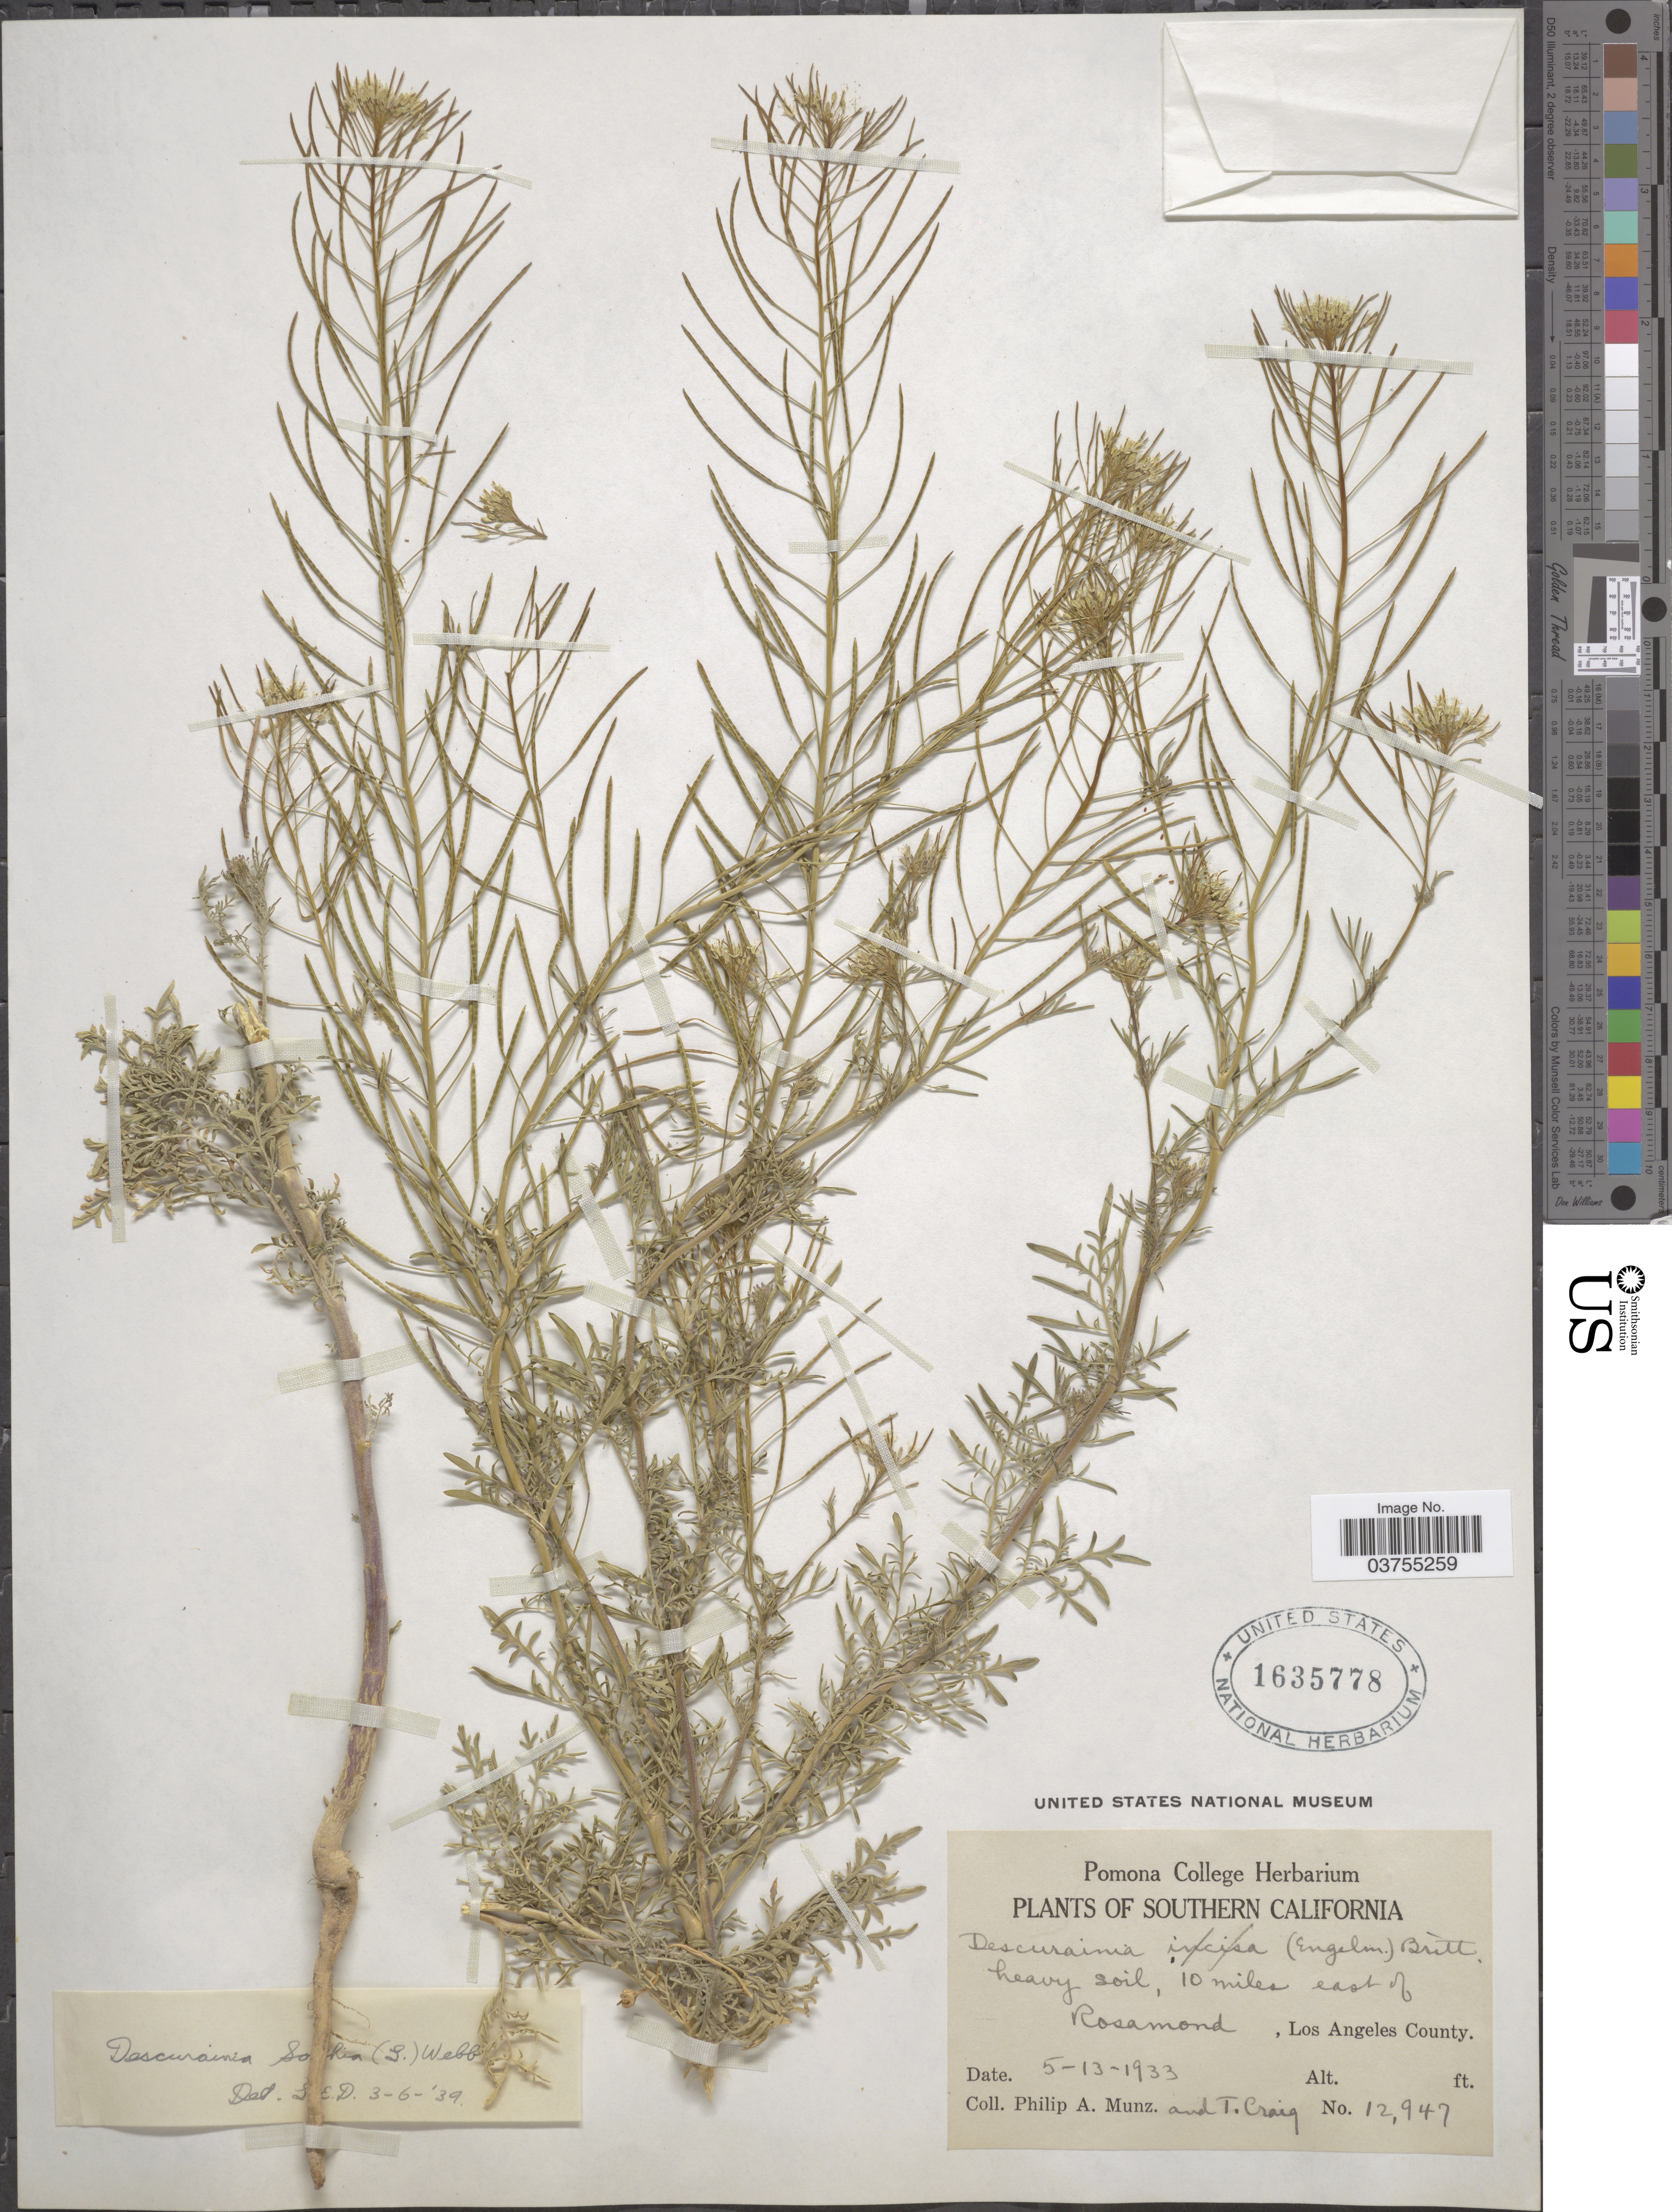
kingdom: Plantae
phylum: Tracheophyta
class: Magnoliopsida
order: Brassicales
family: Brassicaceae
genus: Descurainia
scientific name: Descurainia sophia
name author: (L.) Webb ex Prantl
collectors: P. A. Munz & T. Craig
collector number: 12947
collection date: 1933-05-13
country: United States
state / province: California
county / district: Los Angeles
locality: Southern California. 10 miles east of Rosamond, Los Angeles County.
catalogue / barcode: US 1635778